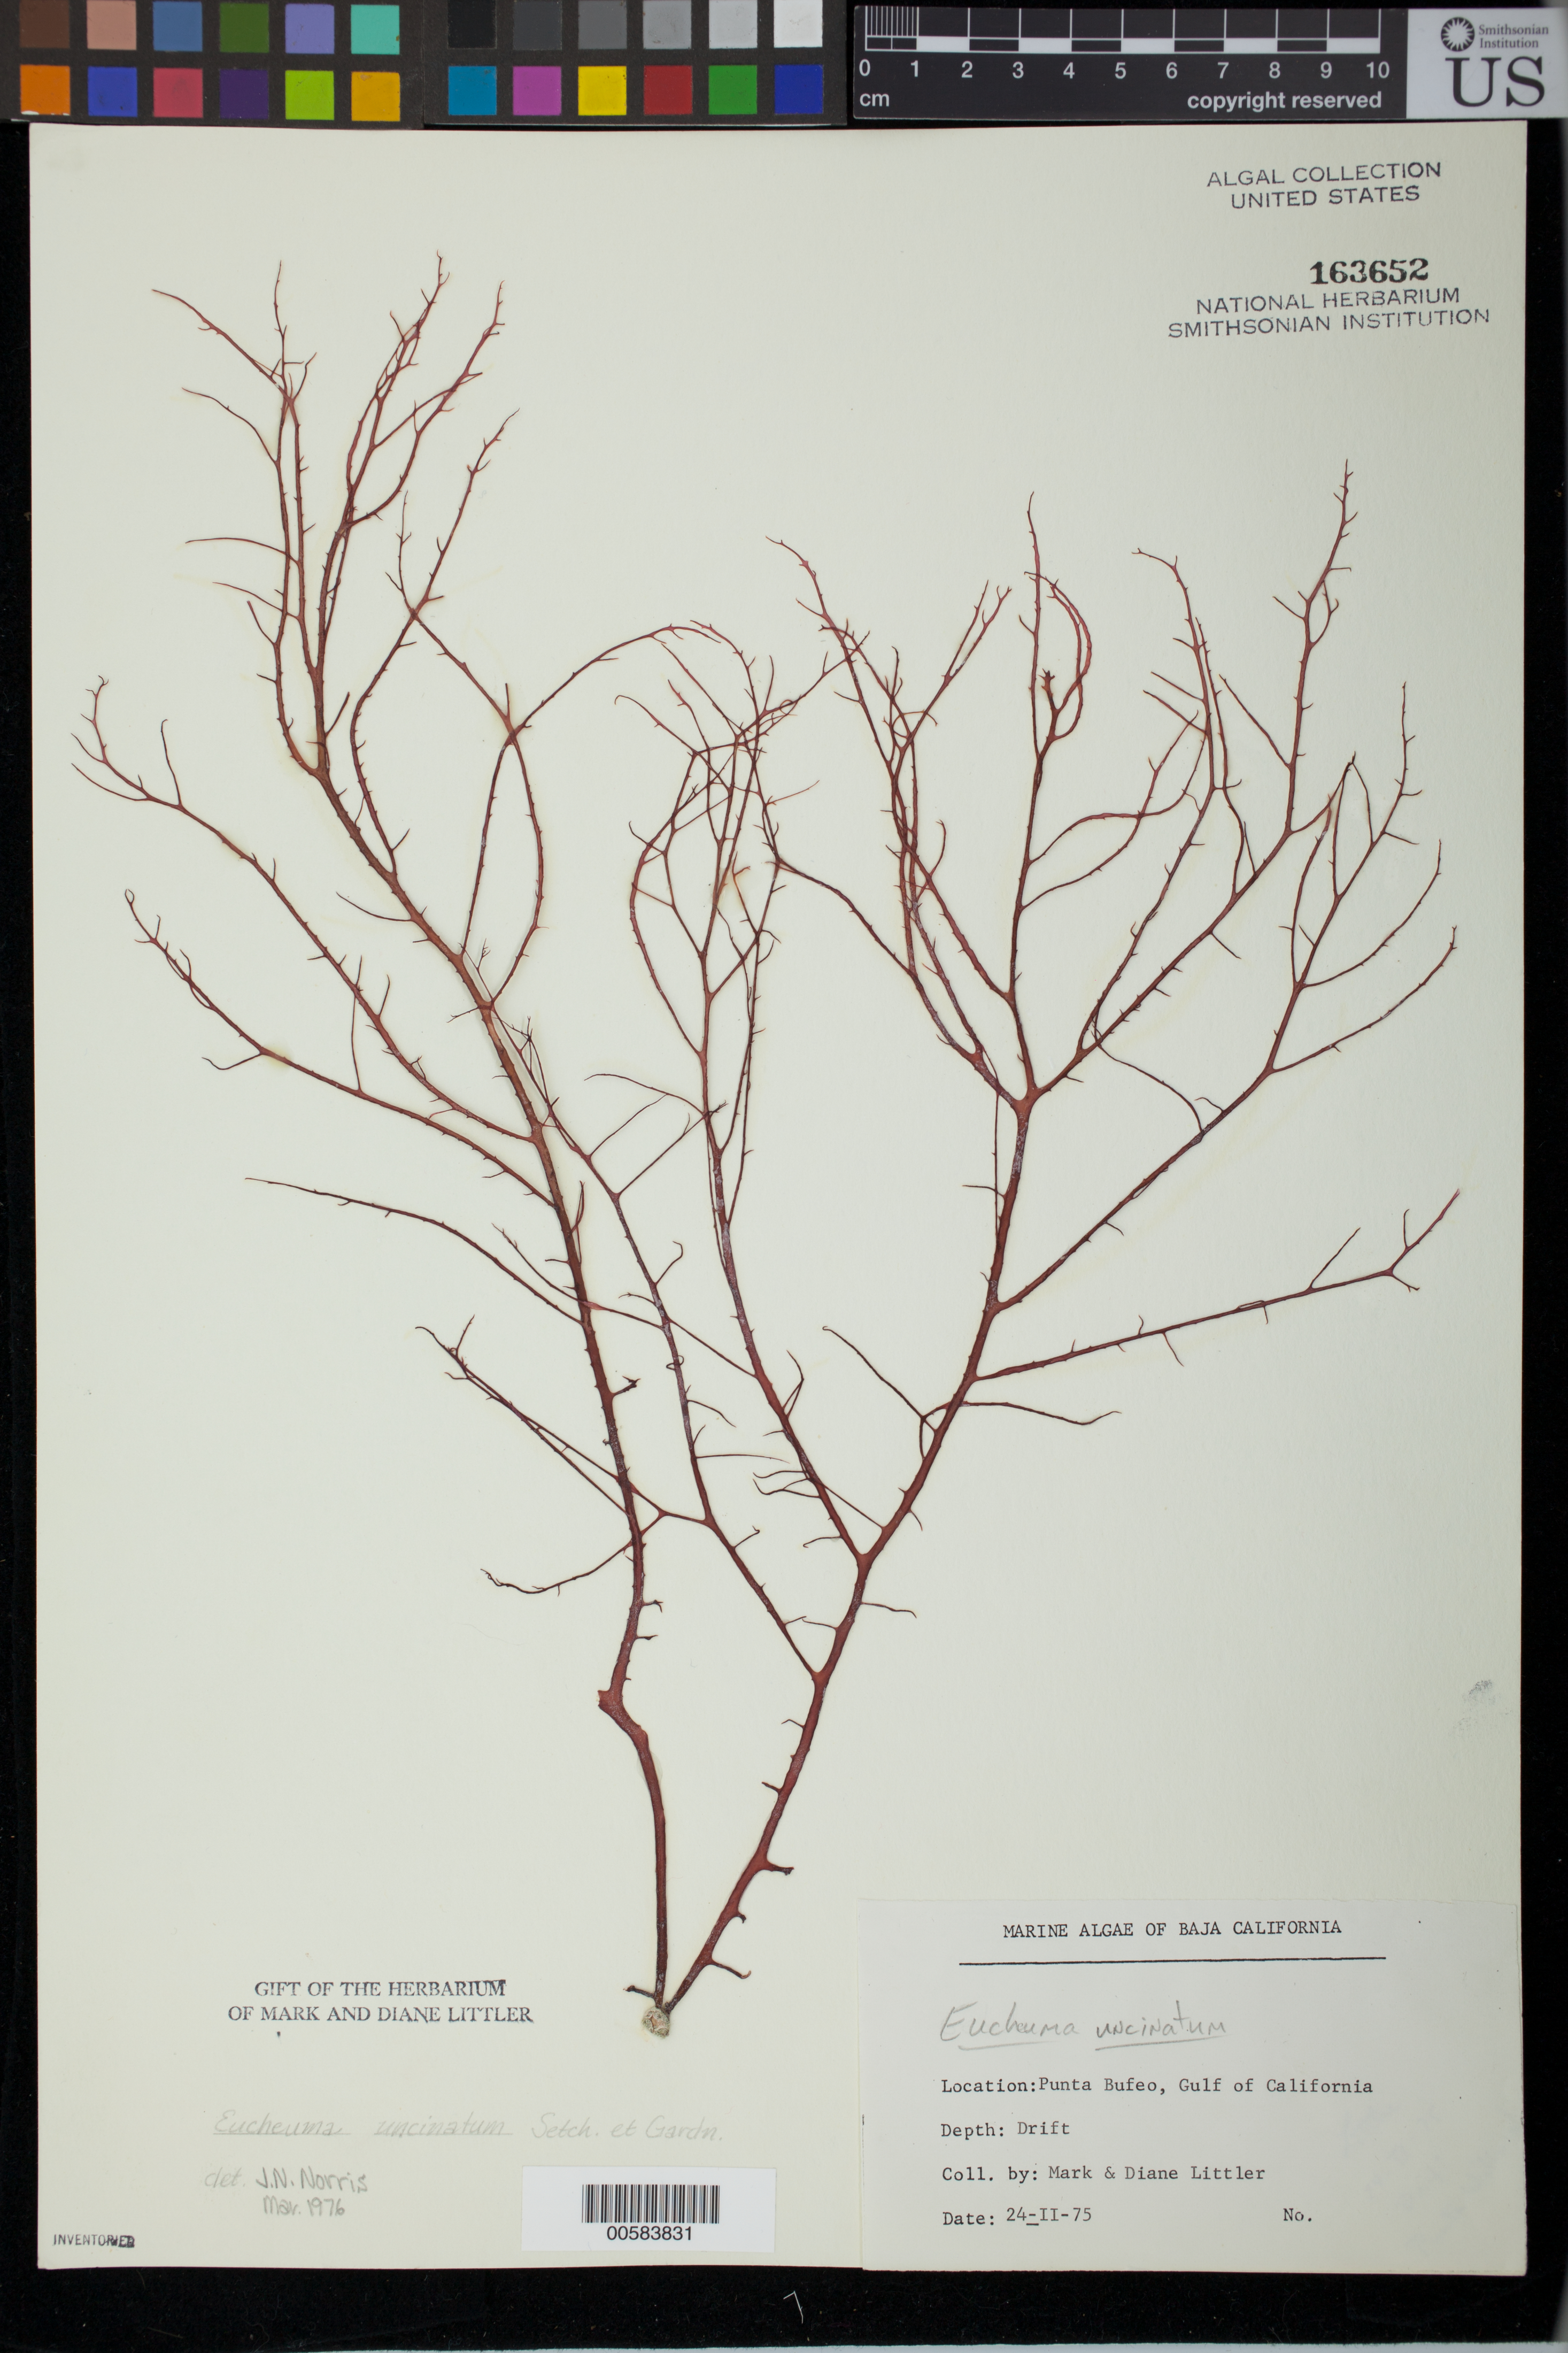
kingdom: Plantae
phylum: Rhodophyta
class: Florideophyceae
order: Gigartinales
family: Solieriaceae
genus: Tacanoosca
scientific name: Tacanoosca uncinata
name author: (Setchell & N.L. Gardner) J.N. Norris et al.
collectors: M. M. Littler & D. S. Littler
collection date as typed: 24 Feb 1975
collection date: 1975-02-24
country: Mexico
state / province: Baja California Norte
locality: Punta Bufeo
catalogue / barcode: US 163652